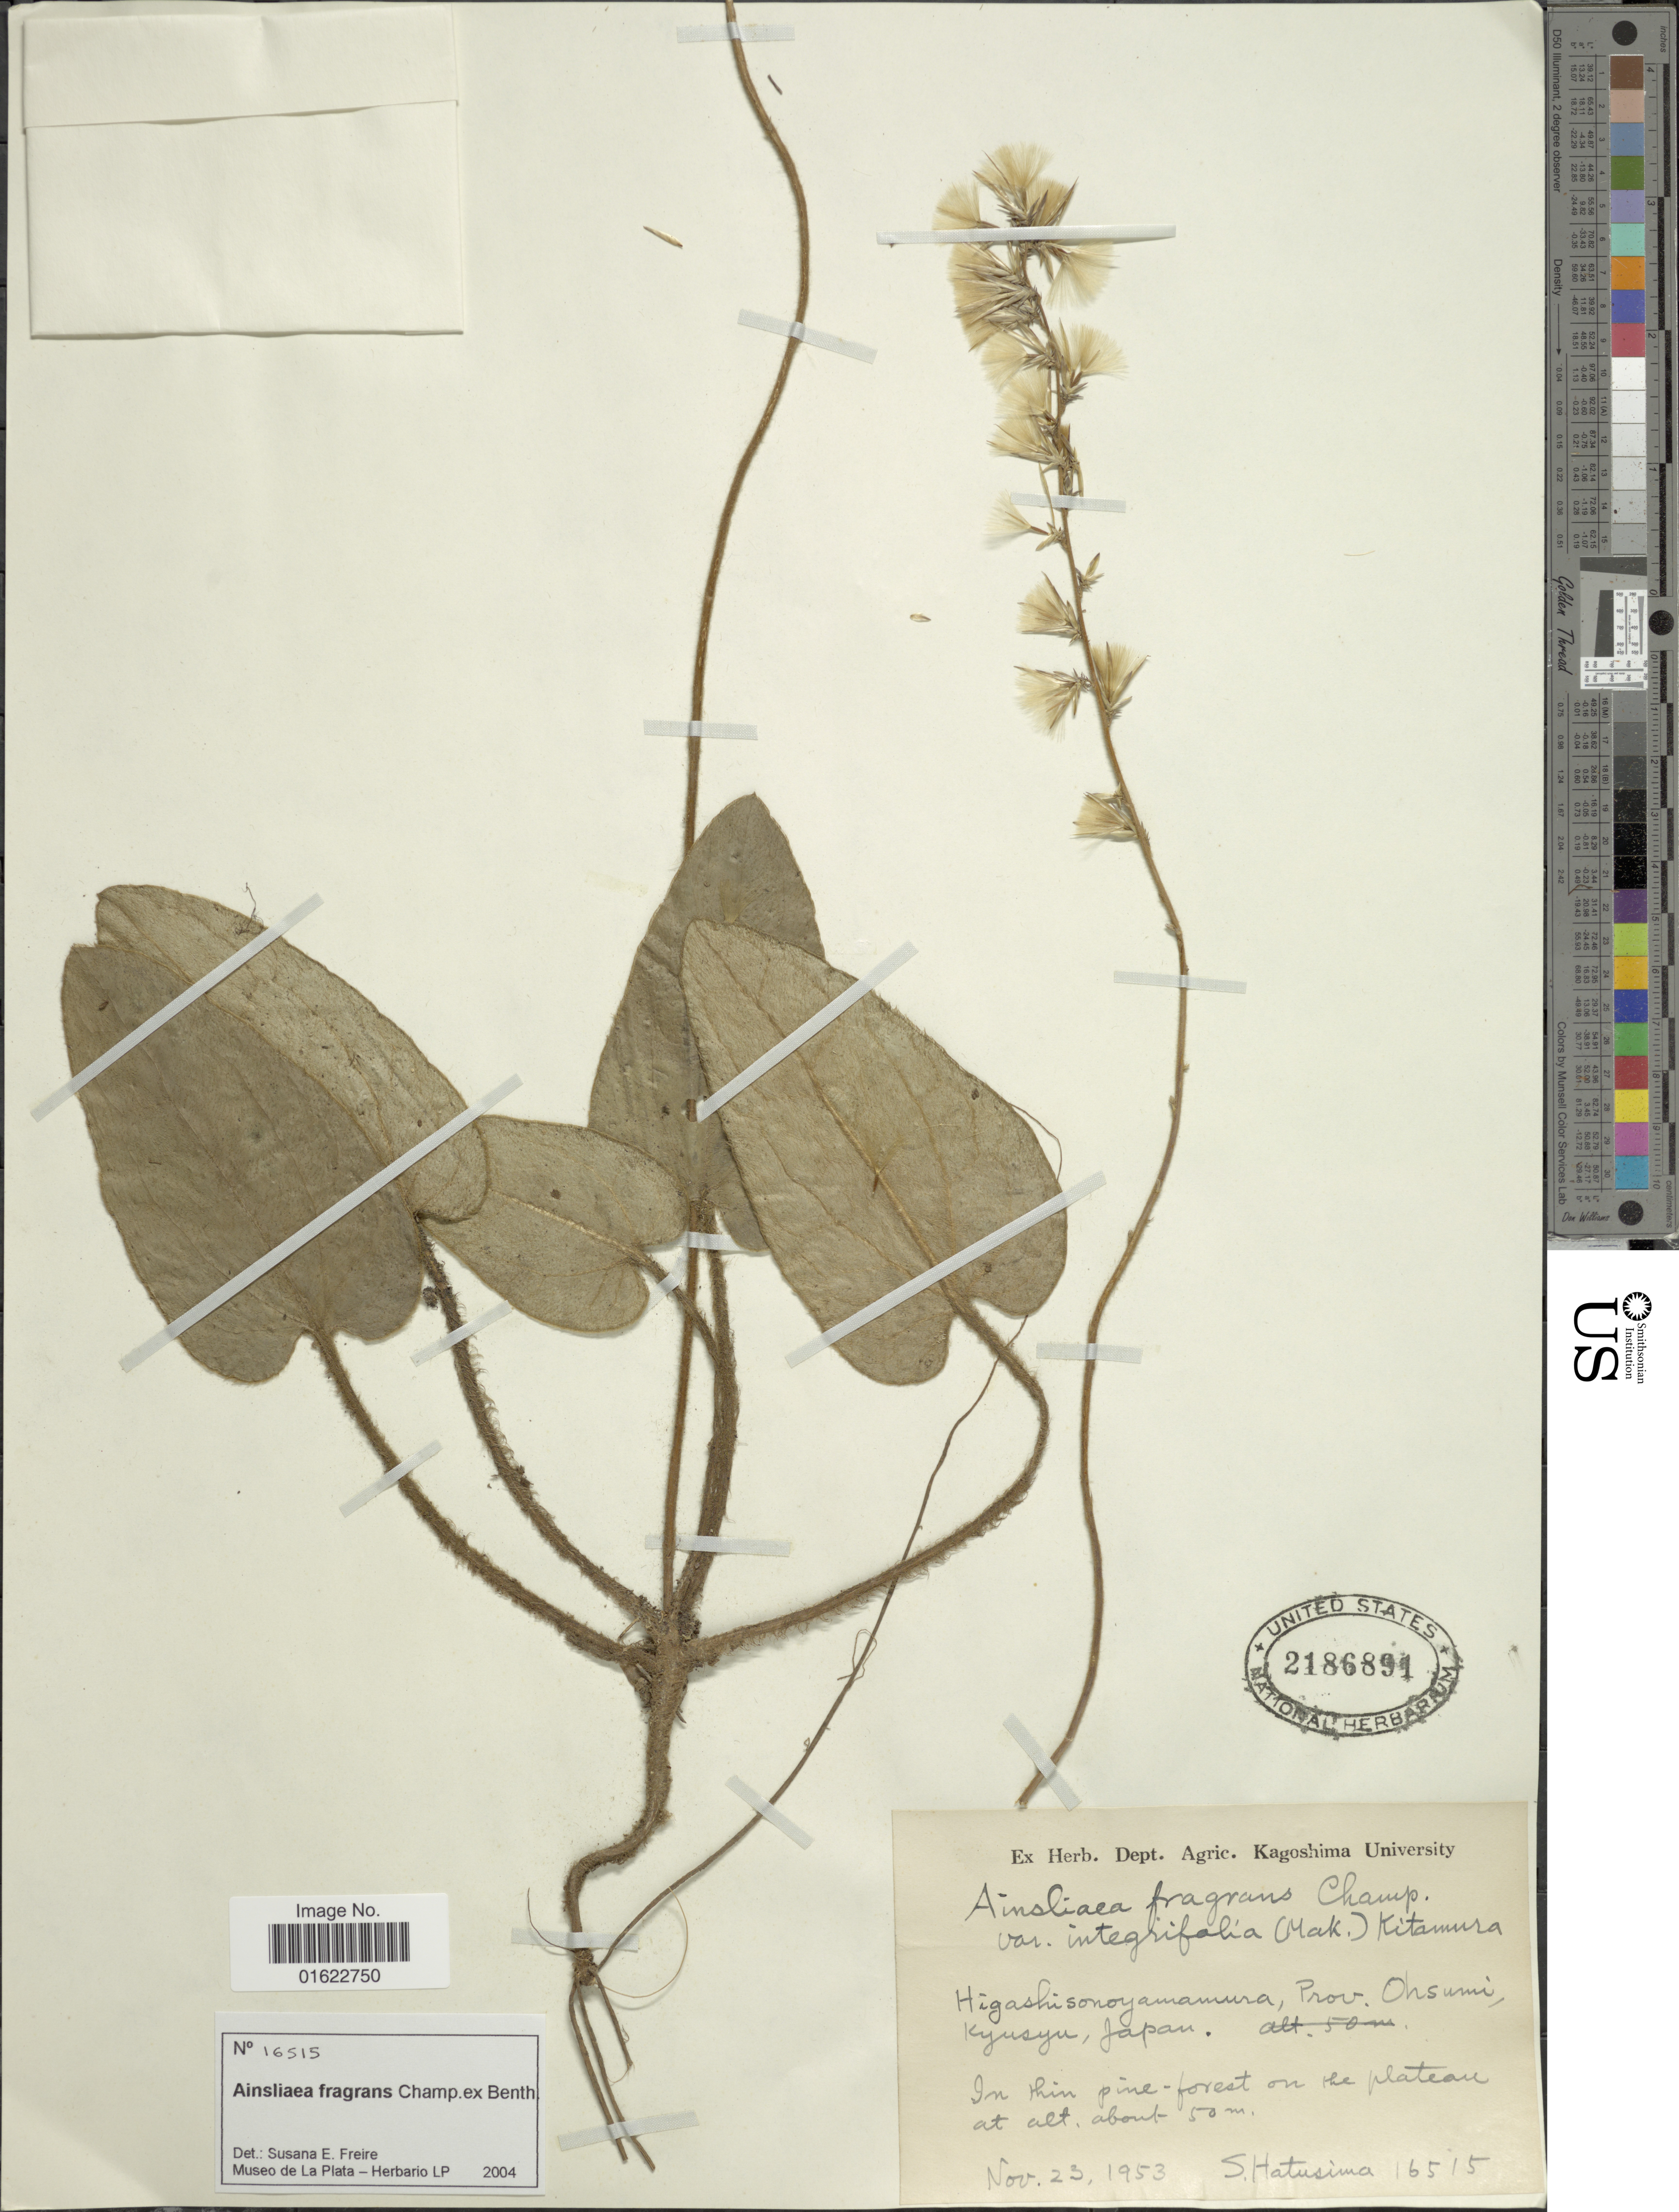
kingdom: Plantae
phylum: Tracheophyta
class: Magnoliopsida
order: Asterales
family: Asteraceae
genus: Ainsliaea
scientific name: Ainsliaea fragrans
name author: Champ. ex Benth.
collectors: S. Hatusima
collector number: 16515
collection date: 1953-11-23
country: Japan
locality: Higashisonoyamamura, Prov. Ohsumi, Kyusu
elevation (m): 50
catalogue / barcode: US 2186891